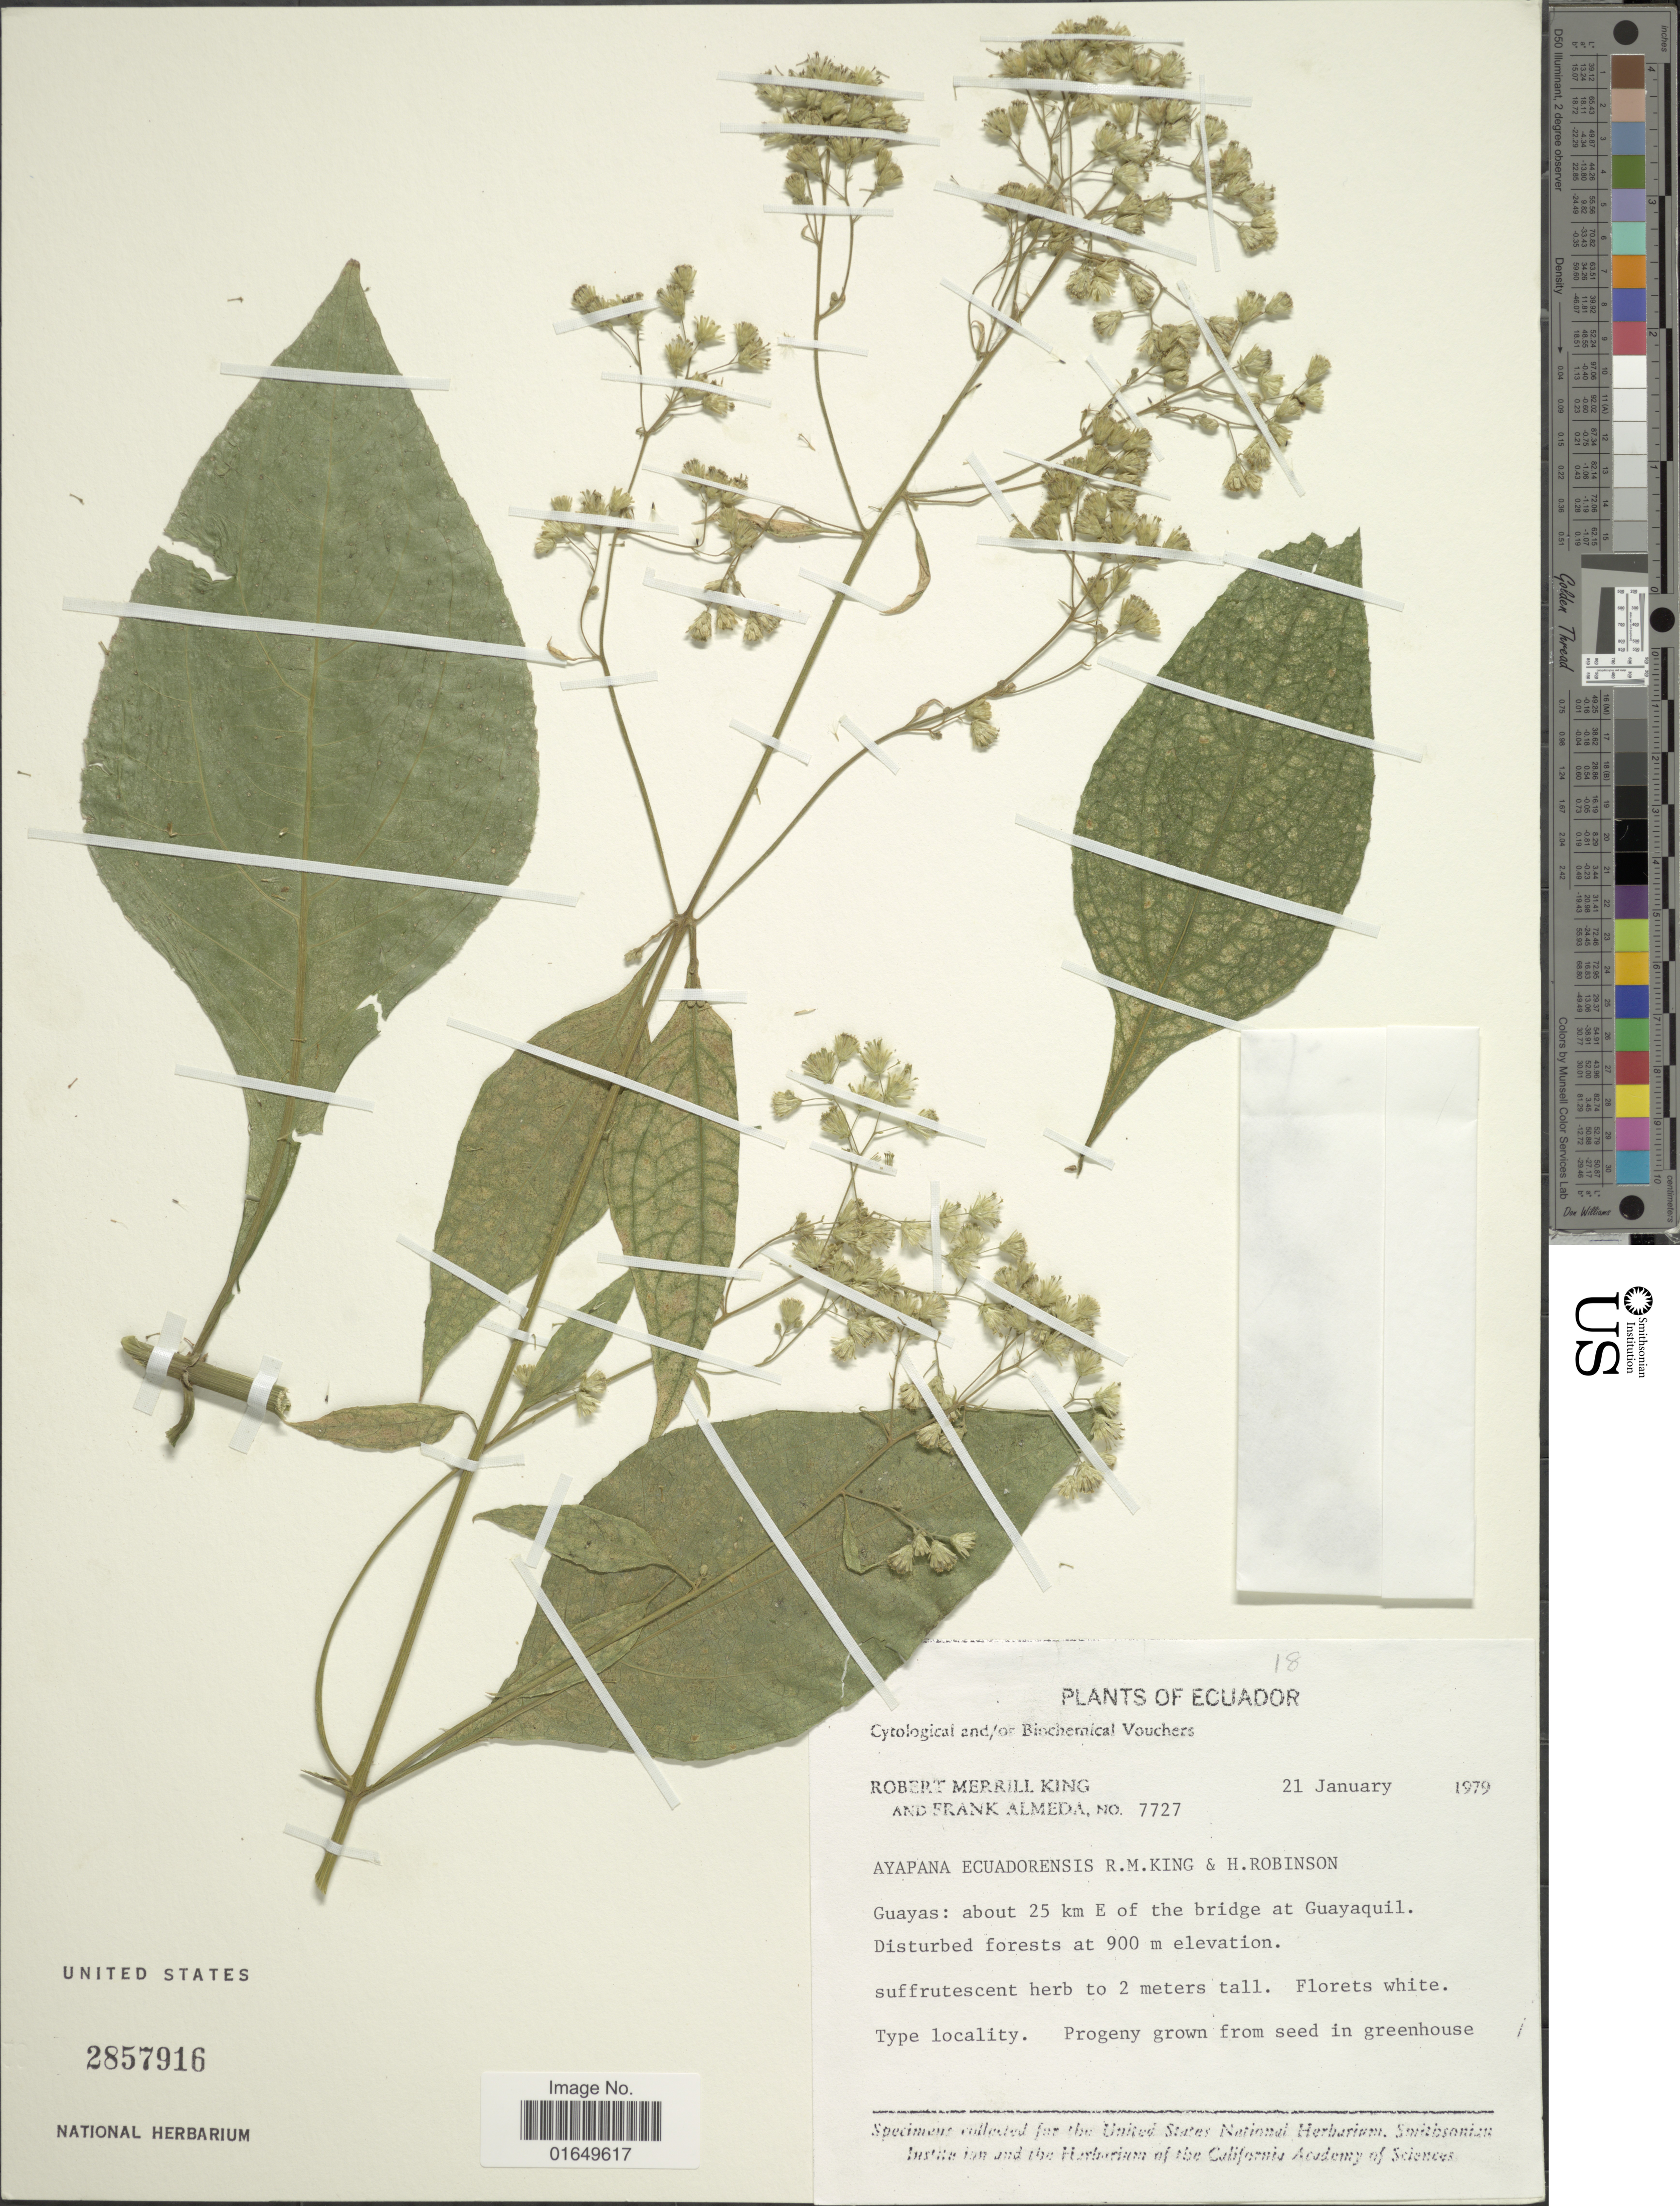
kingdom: Plantae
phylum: Tracheophyta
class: Magnoliopsida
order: Asterales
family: Asteraceae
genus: Ayapana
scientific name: Ayapana ecuadorensis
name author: R.M. King & H. Rob.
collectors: R. M. King & F. Almeda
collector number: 7727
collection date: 1979-01-21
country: Ecuador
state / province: Guayas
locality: About 25 km E of the bridge at Guayaquil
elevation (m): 900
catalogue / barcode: US 2857916